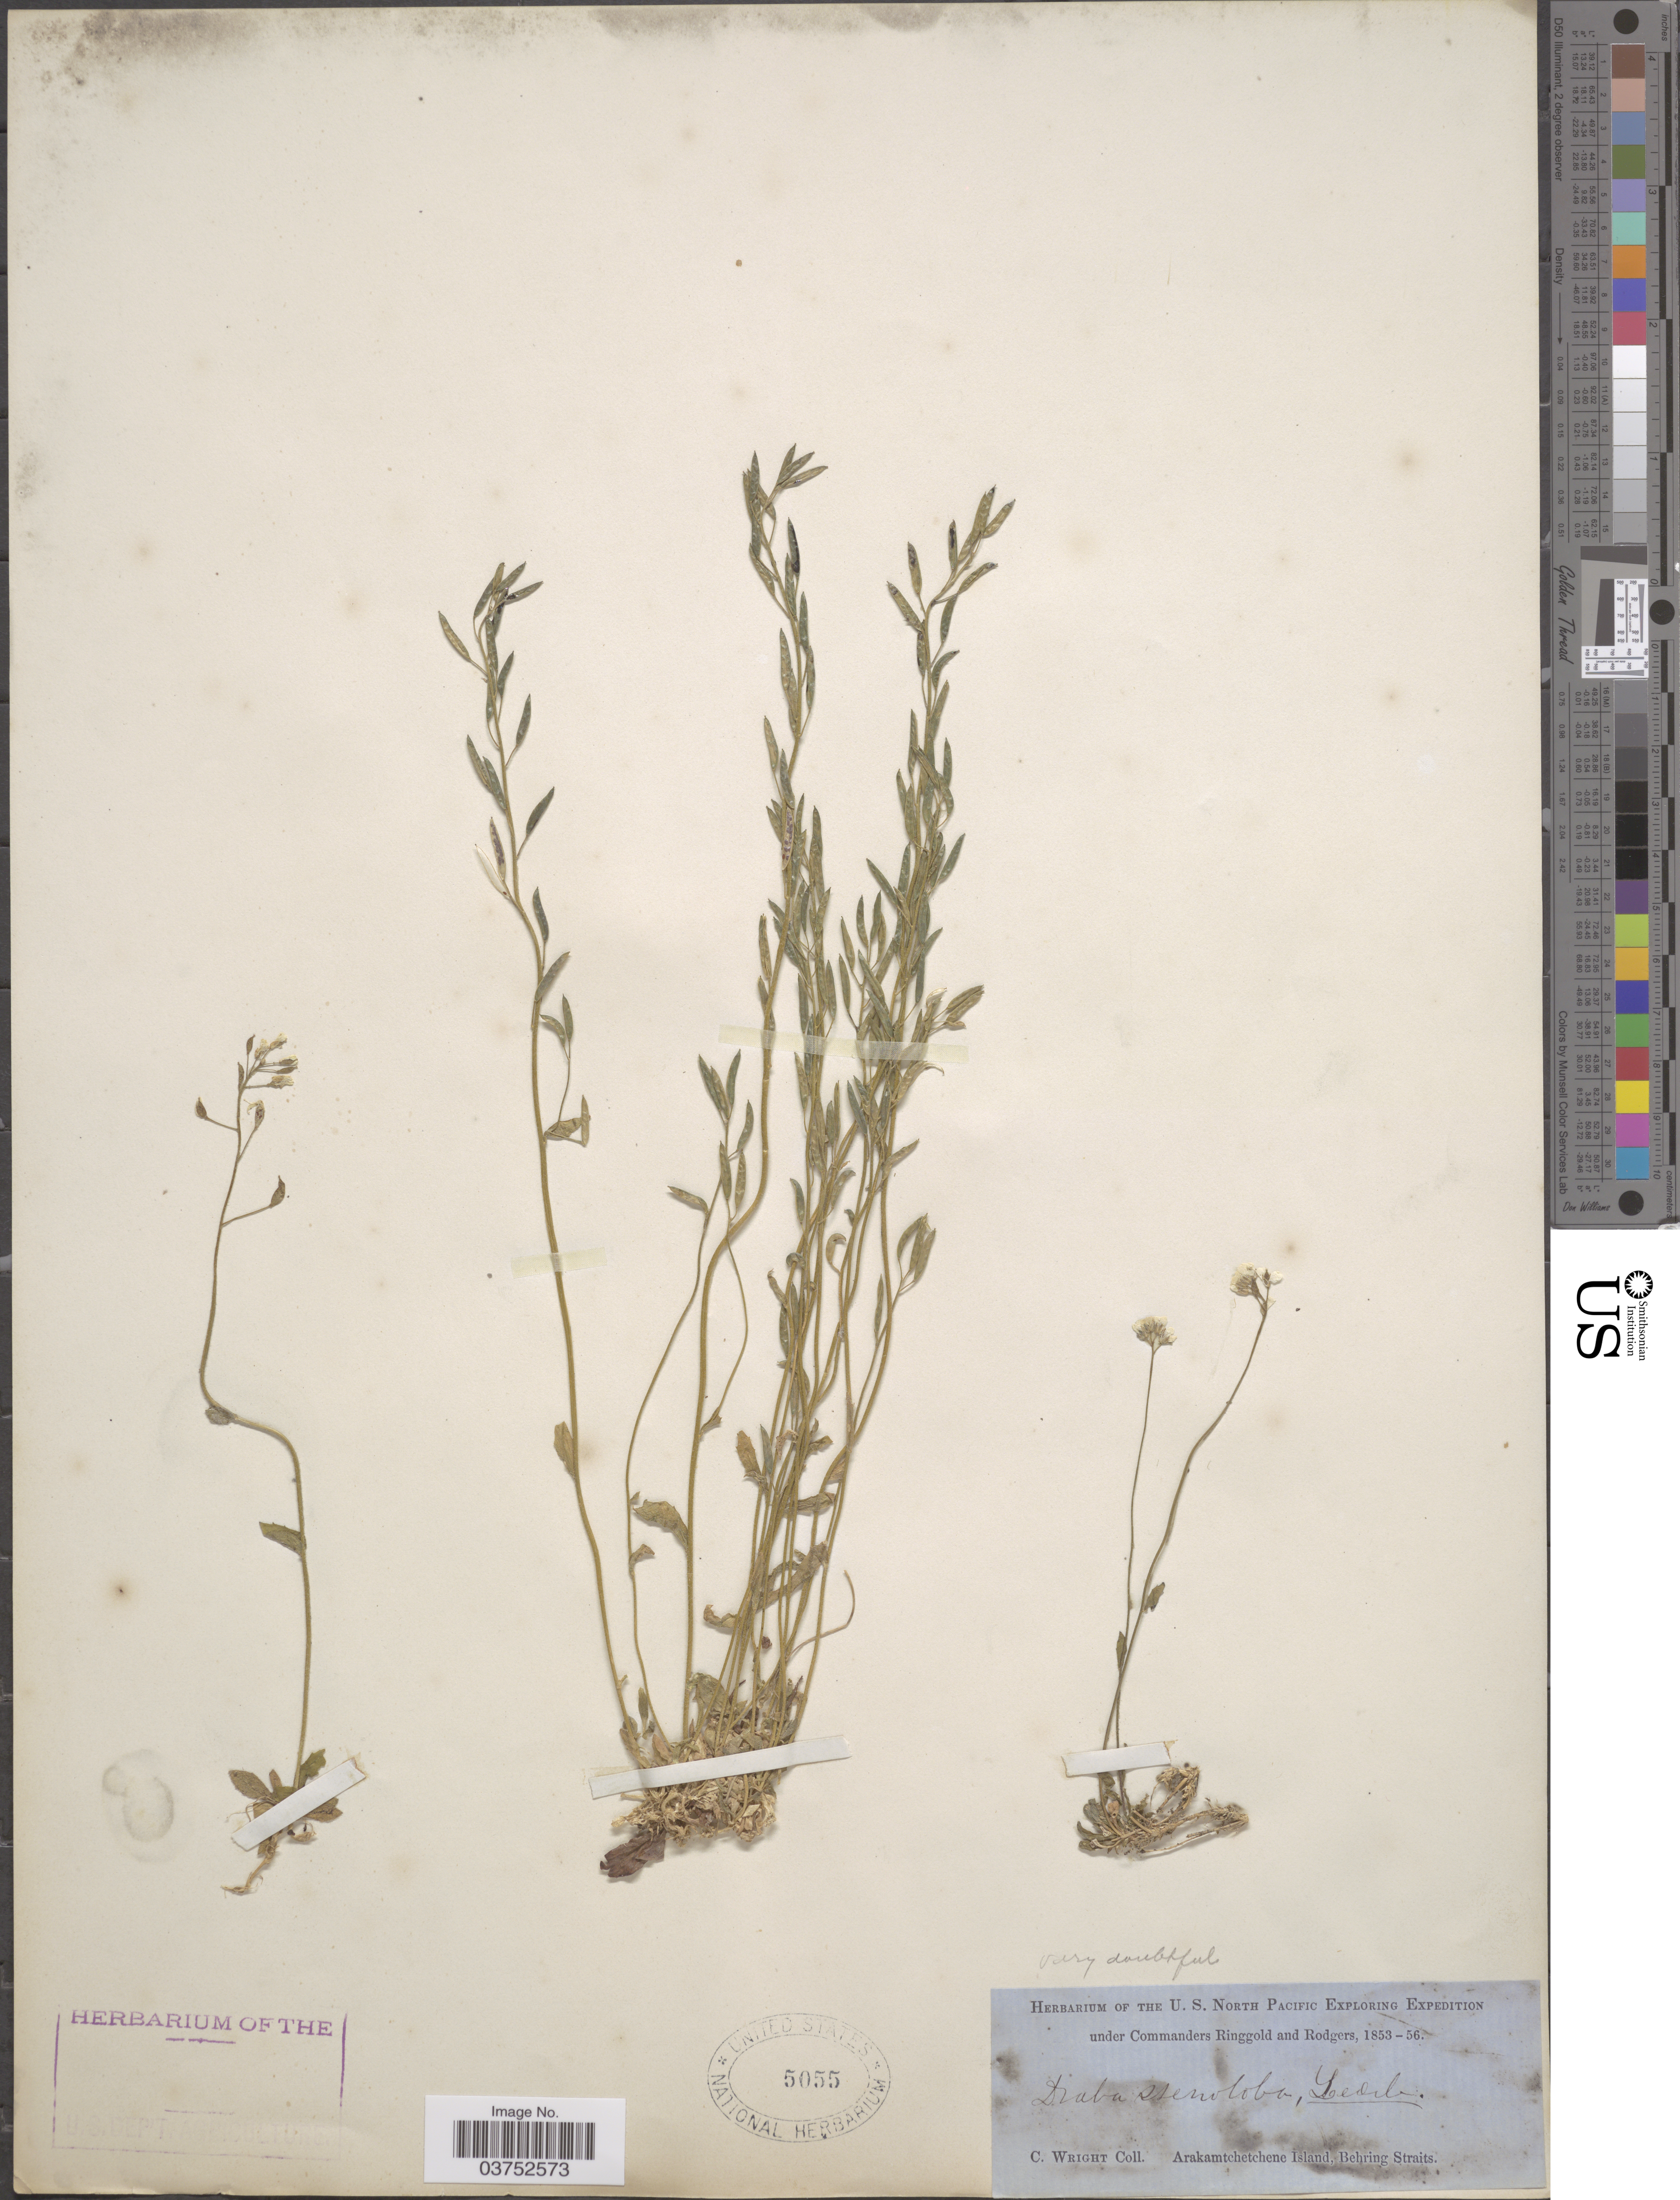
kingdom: Plantae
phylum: Tracheophyta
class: Magnoliopsida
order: Brassicales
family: Brassicaceae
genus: Draba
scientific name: Draba stenoloba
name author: Ledeb.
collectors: C. Wright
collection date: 1853/1856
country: Russian Federation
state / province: Chukotka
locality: Arakamtchetchene Island, Behring Straits.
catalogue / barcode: US 5055